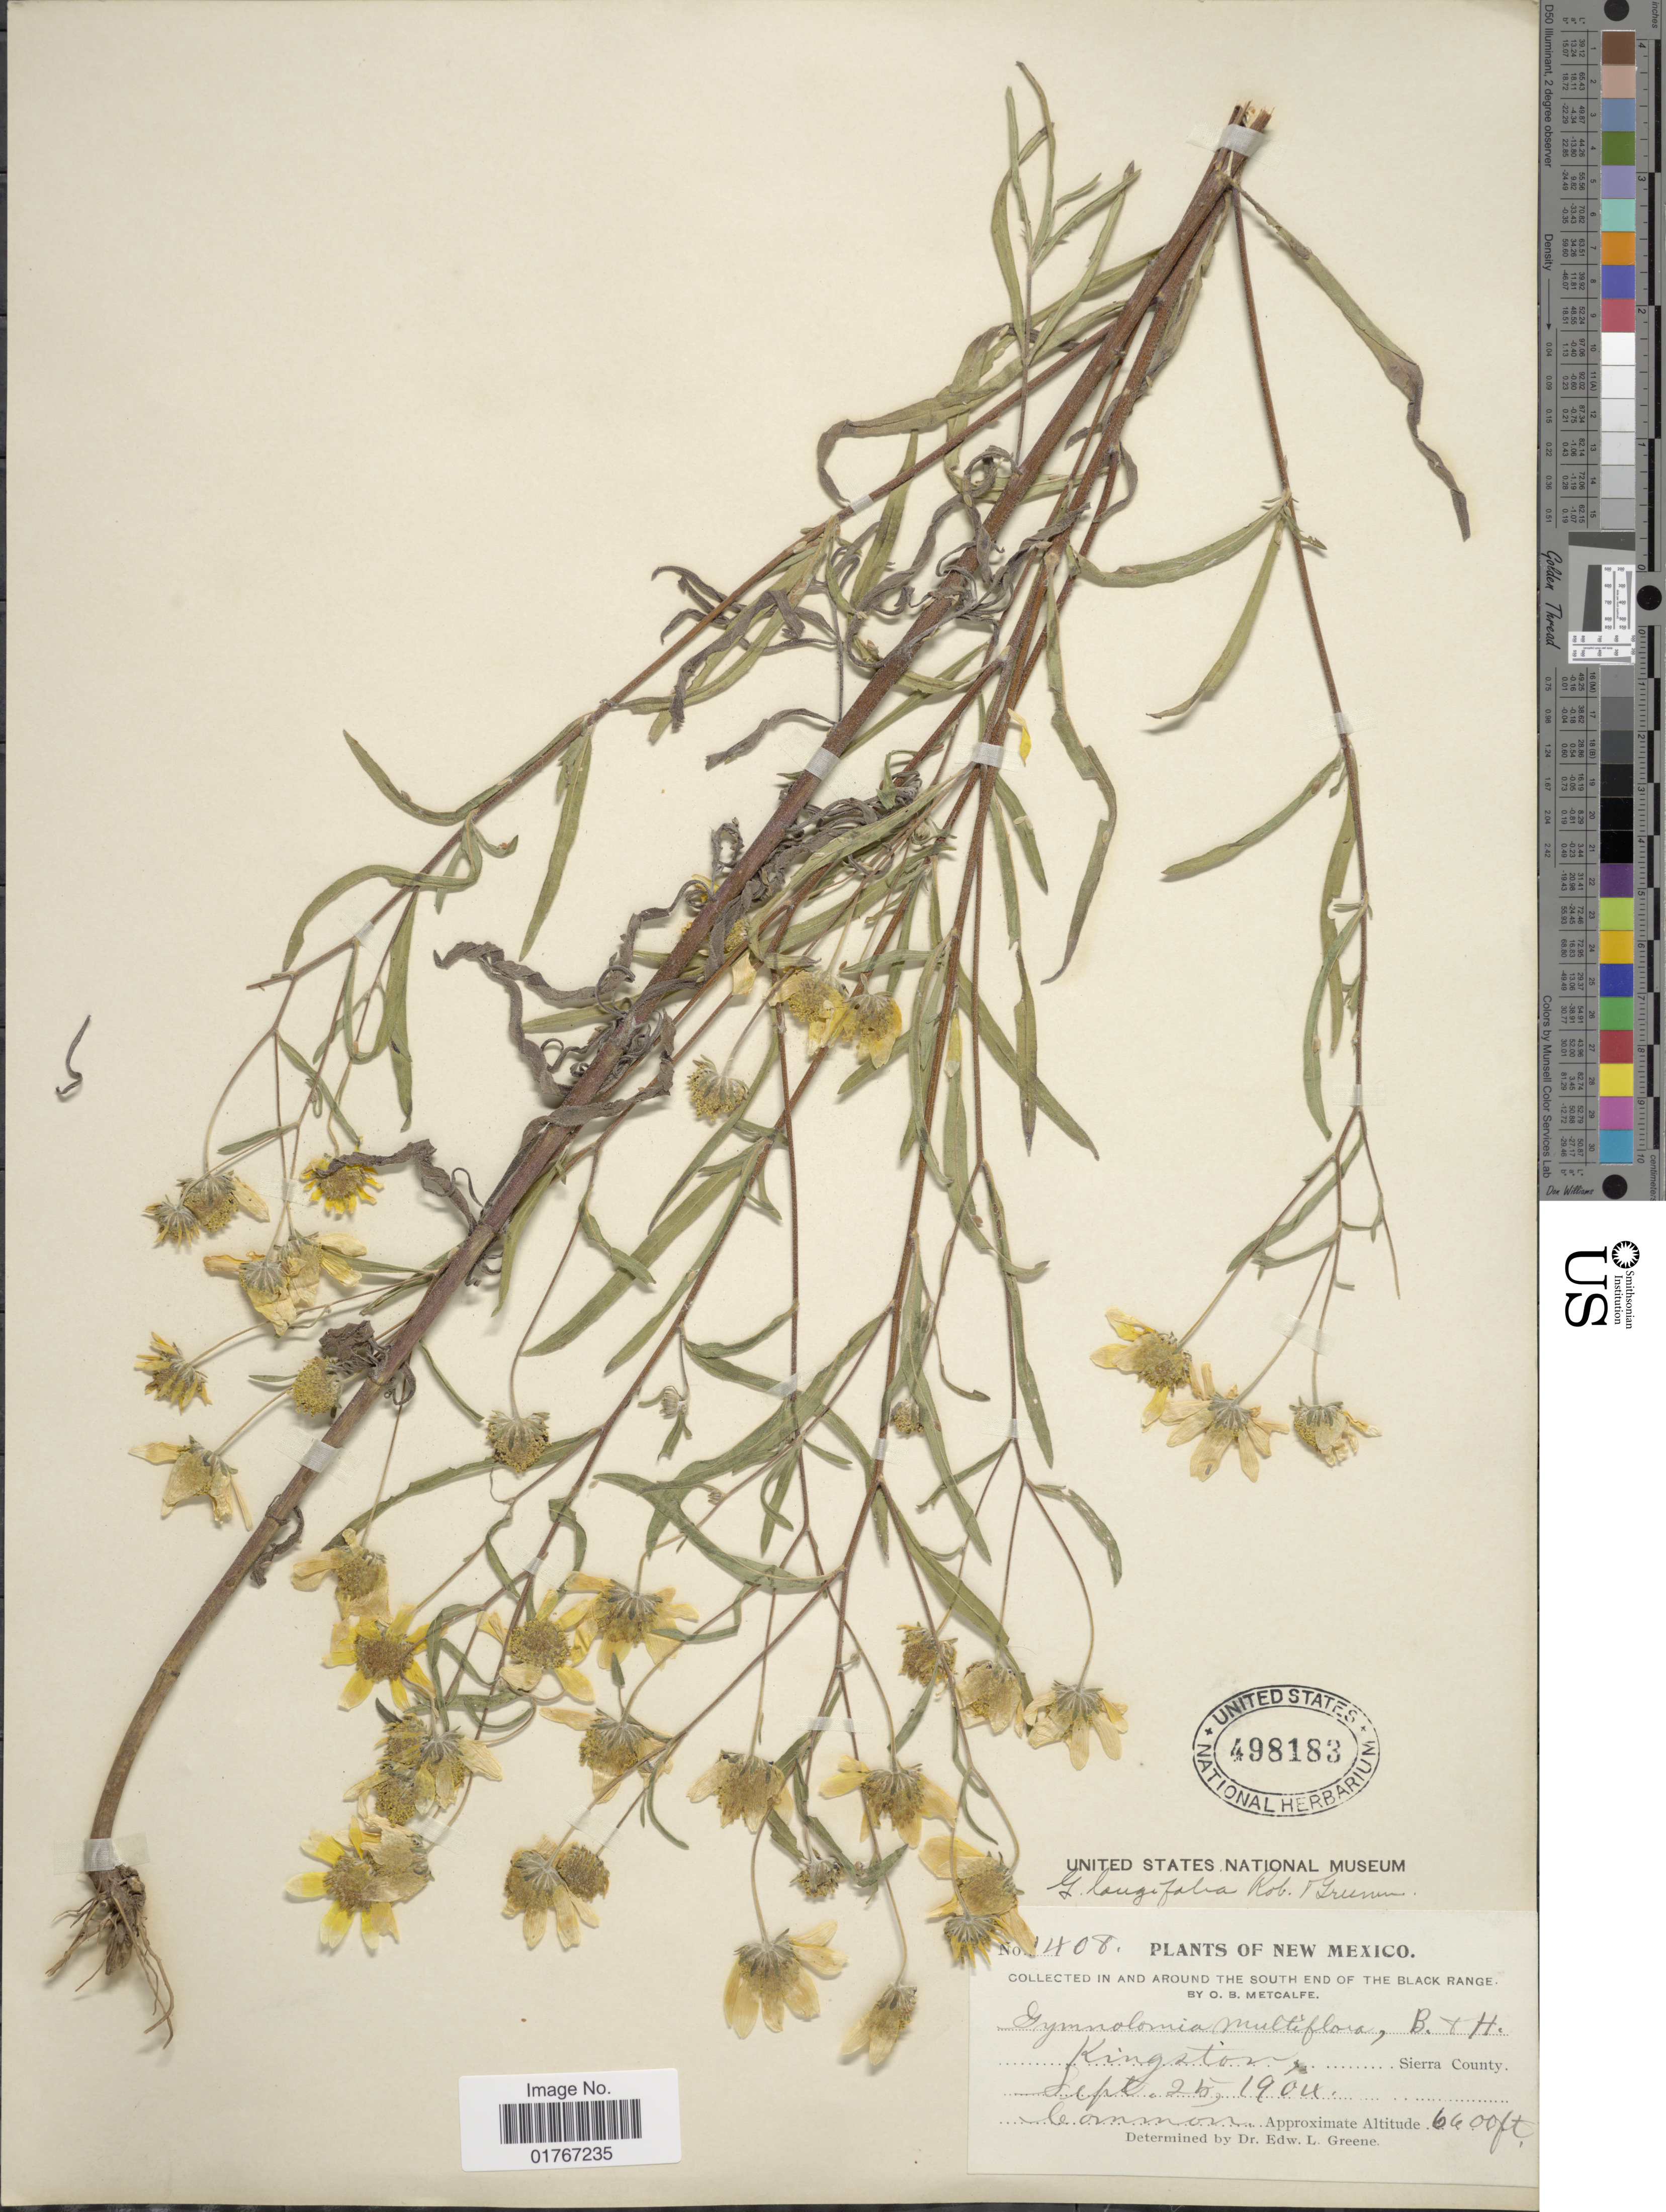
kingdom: Plantae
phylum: Tracheophyta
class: Magnoliopsida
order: Asterales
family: Asteraceae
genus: Heliomeris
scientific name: Heliomeris longifolia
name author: (B.L. Rob.) Cockerell & Greenm.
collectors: O. B. Metcalfe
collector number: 1408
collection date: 1904-09-25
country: United States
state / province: New Mexico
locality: Kingston, Sierra County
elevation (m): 2012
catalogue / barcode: US 498183